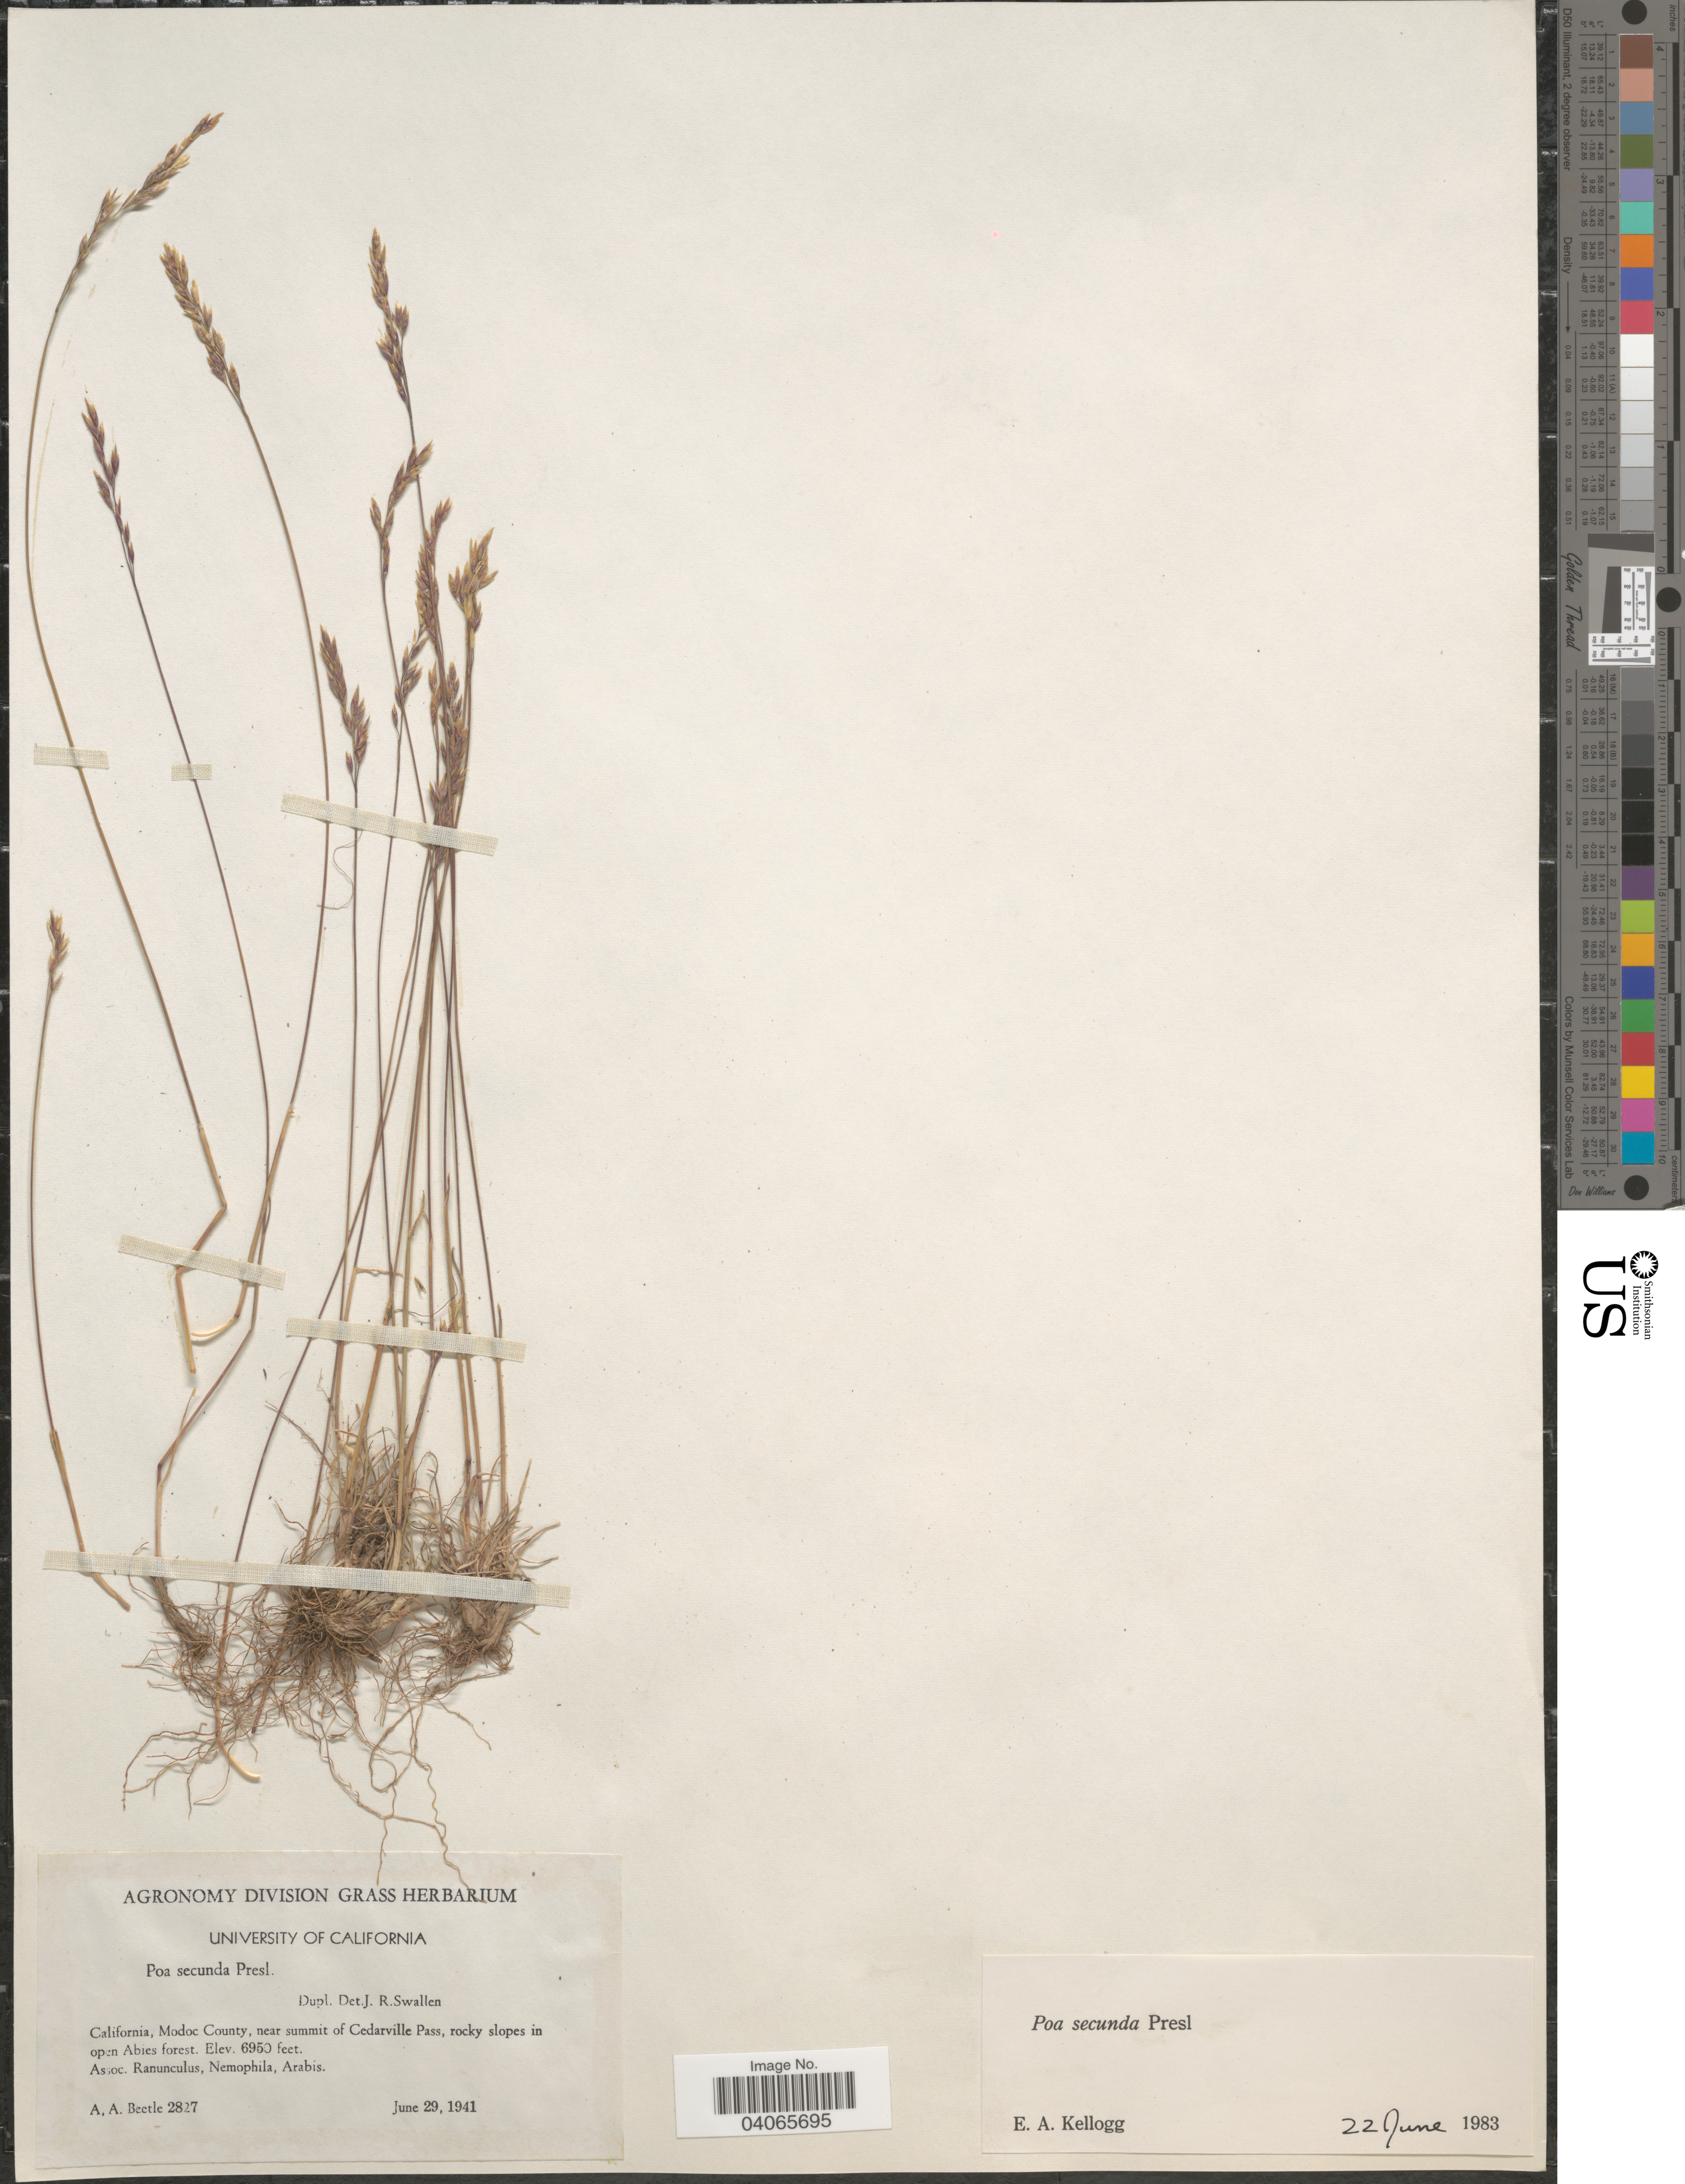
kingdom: Plantae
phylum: Tracheophyta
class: Liliopsida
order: Poales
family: Poaceae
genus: Poa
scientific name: Poa secunda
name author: J. Presl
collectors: A. A. Beetle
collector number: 2827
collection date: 1941-06-29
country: United States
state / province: California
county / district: Modoc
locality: Modoc County, near summit of Cedarville Pass.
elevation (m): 2118